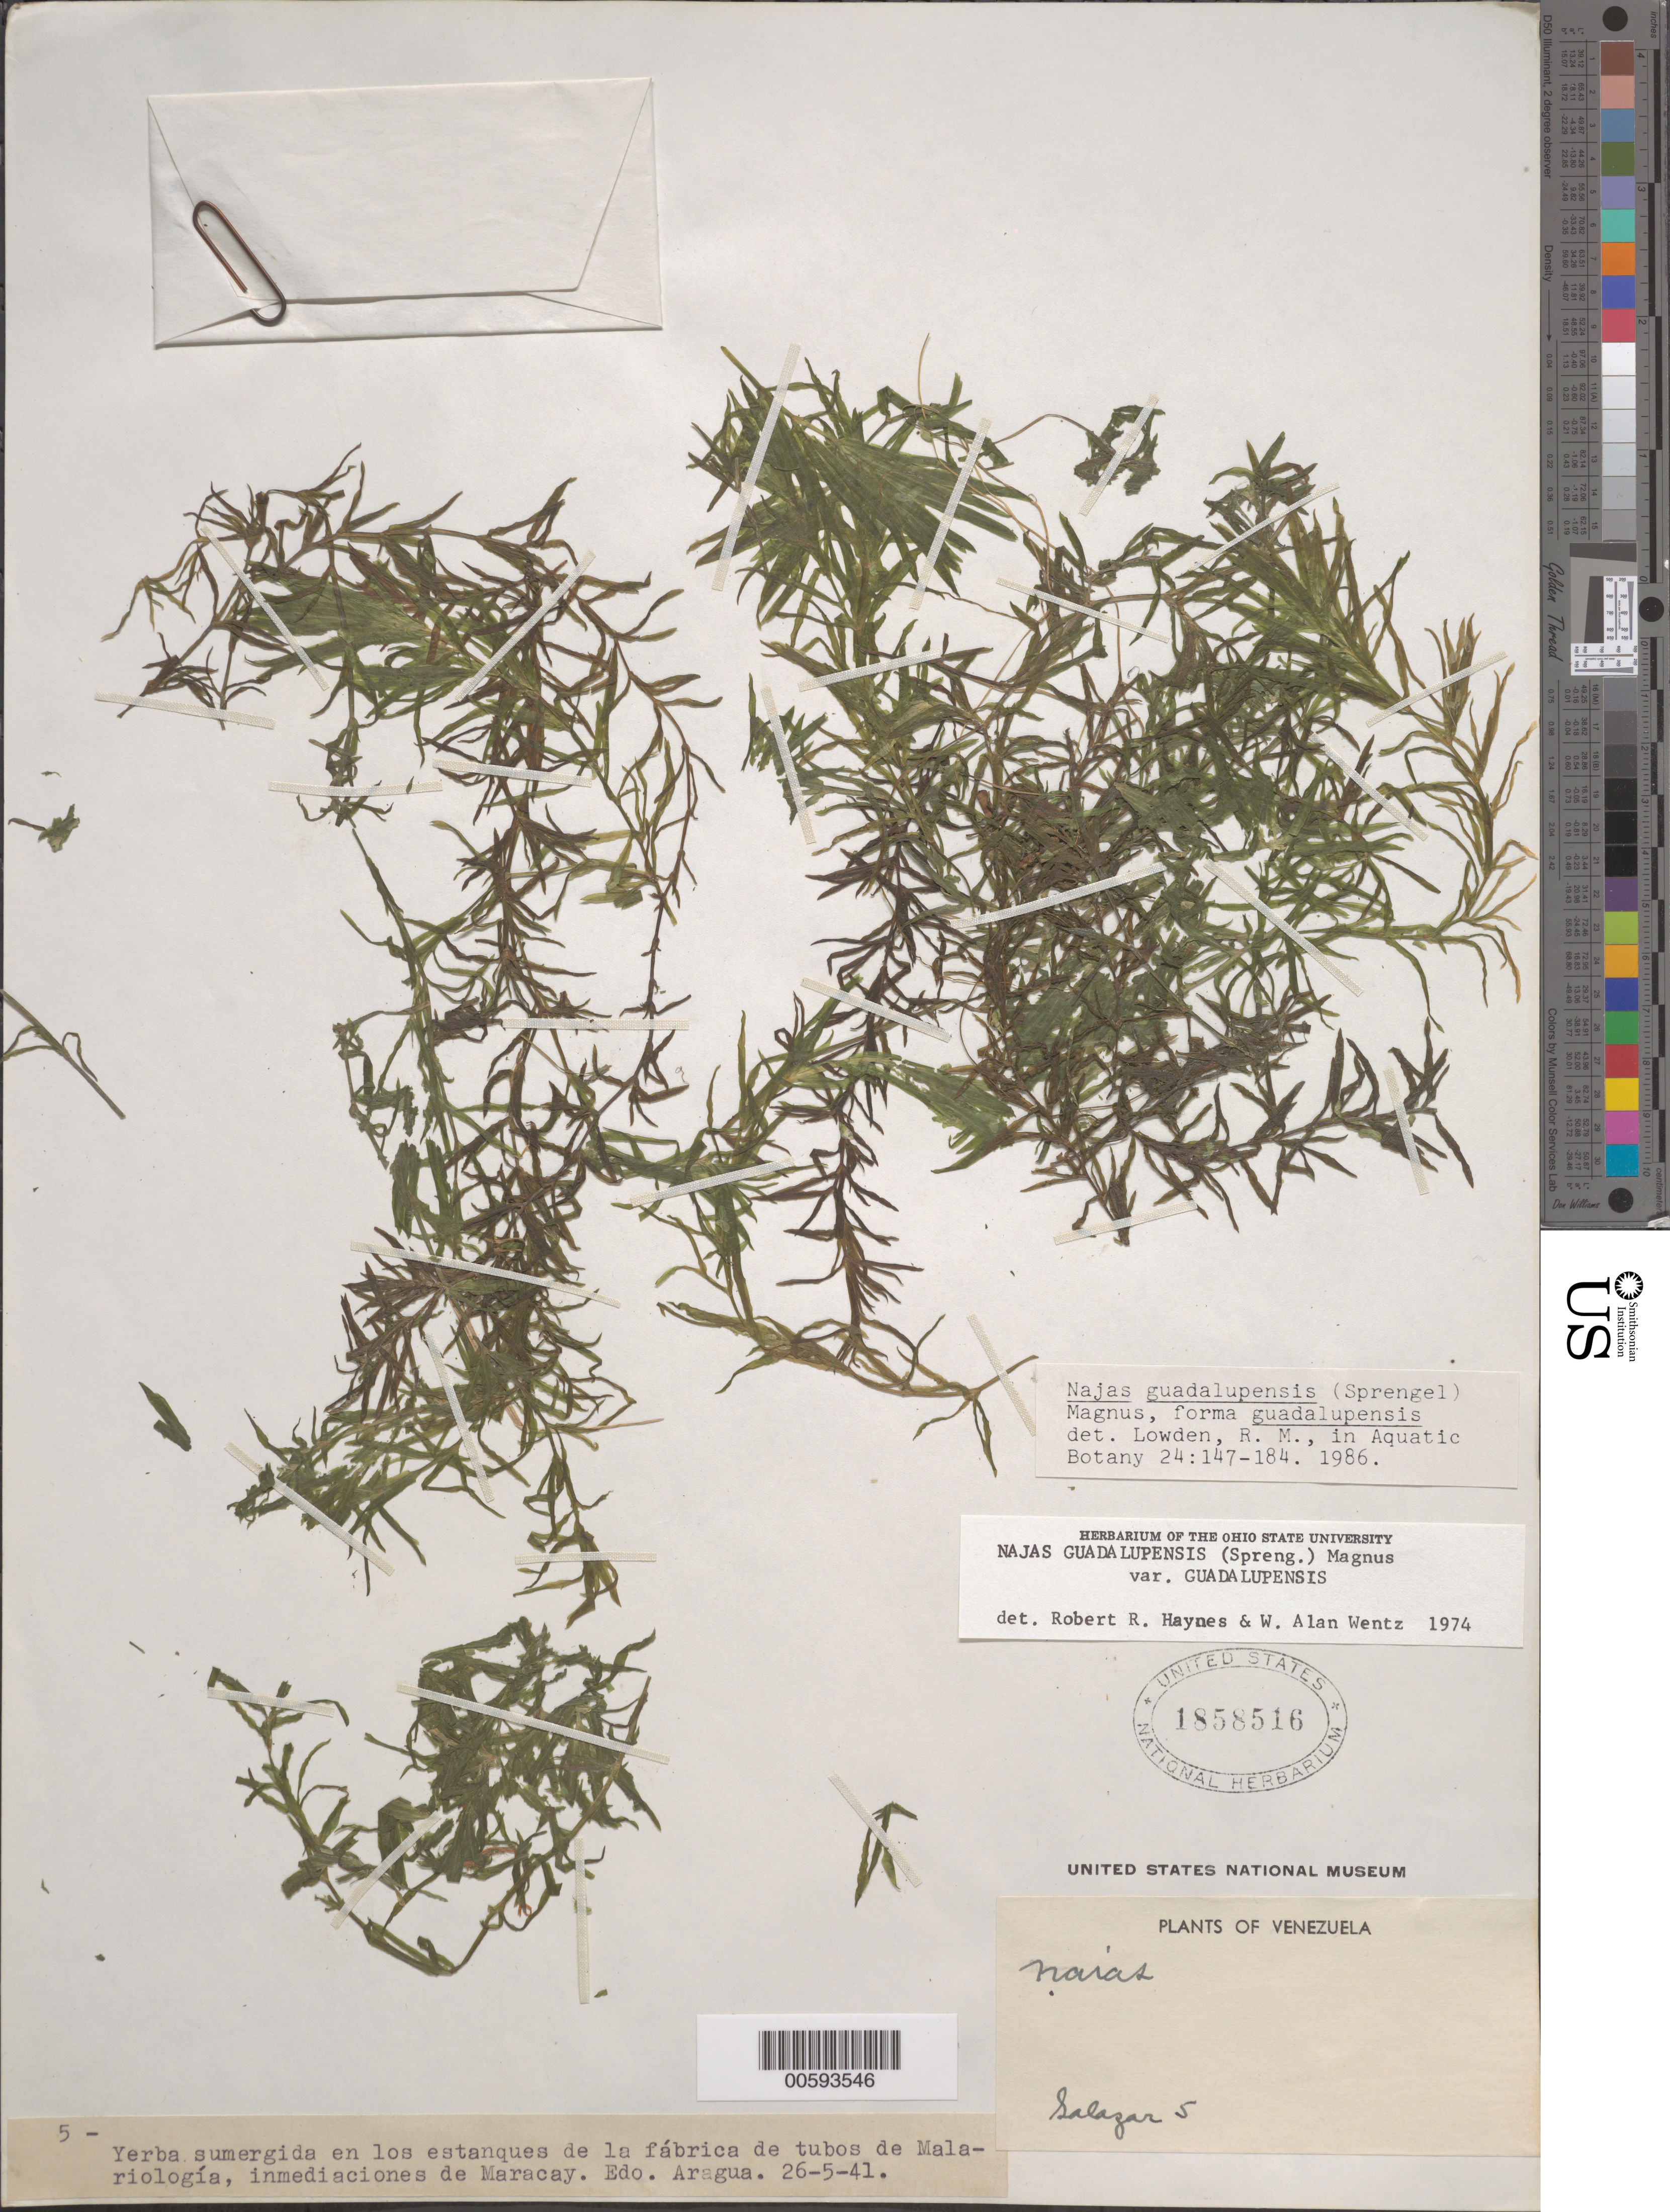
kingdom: Plantae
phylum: Tracheophyta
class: Liliopsida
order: Alismatales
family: Hydrocharitaceae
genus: Najas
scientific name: Najas guadalupensis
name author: (Spreng.) Magnus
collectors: -. Salazar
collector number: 5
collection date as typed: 26 May 1941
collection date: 1941-05-26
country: Venezuela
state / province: Aragua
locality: Malariologia, Maracay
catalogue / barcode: US 1858516